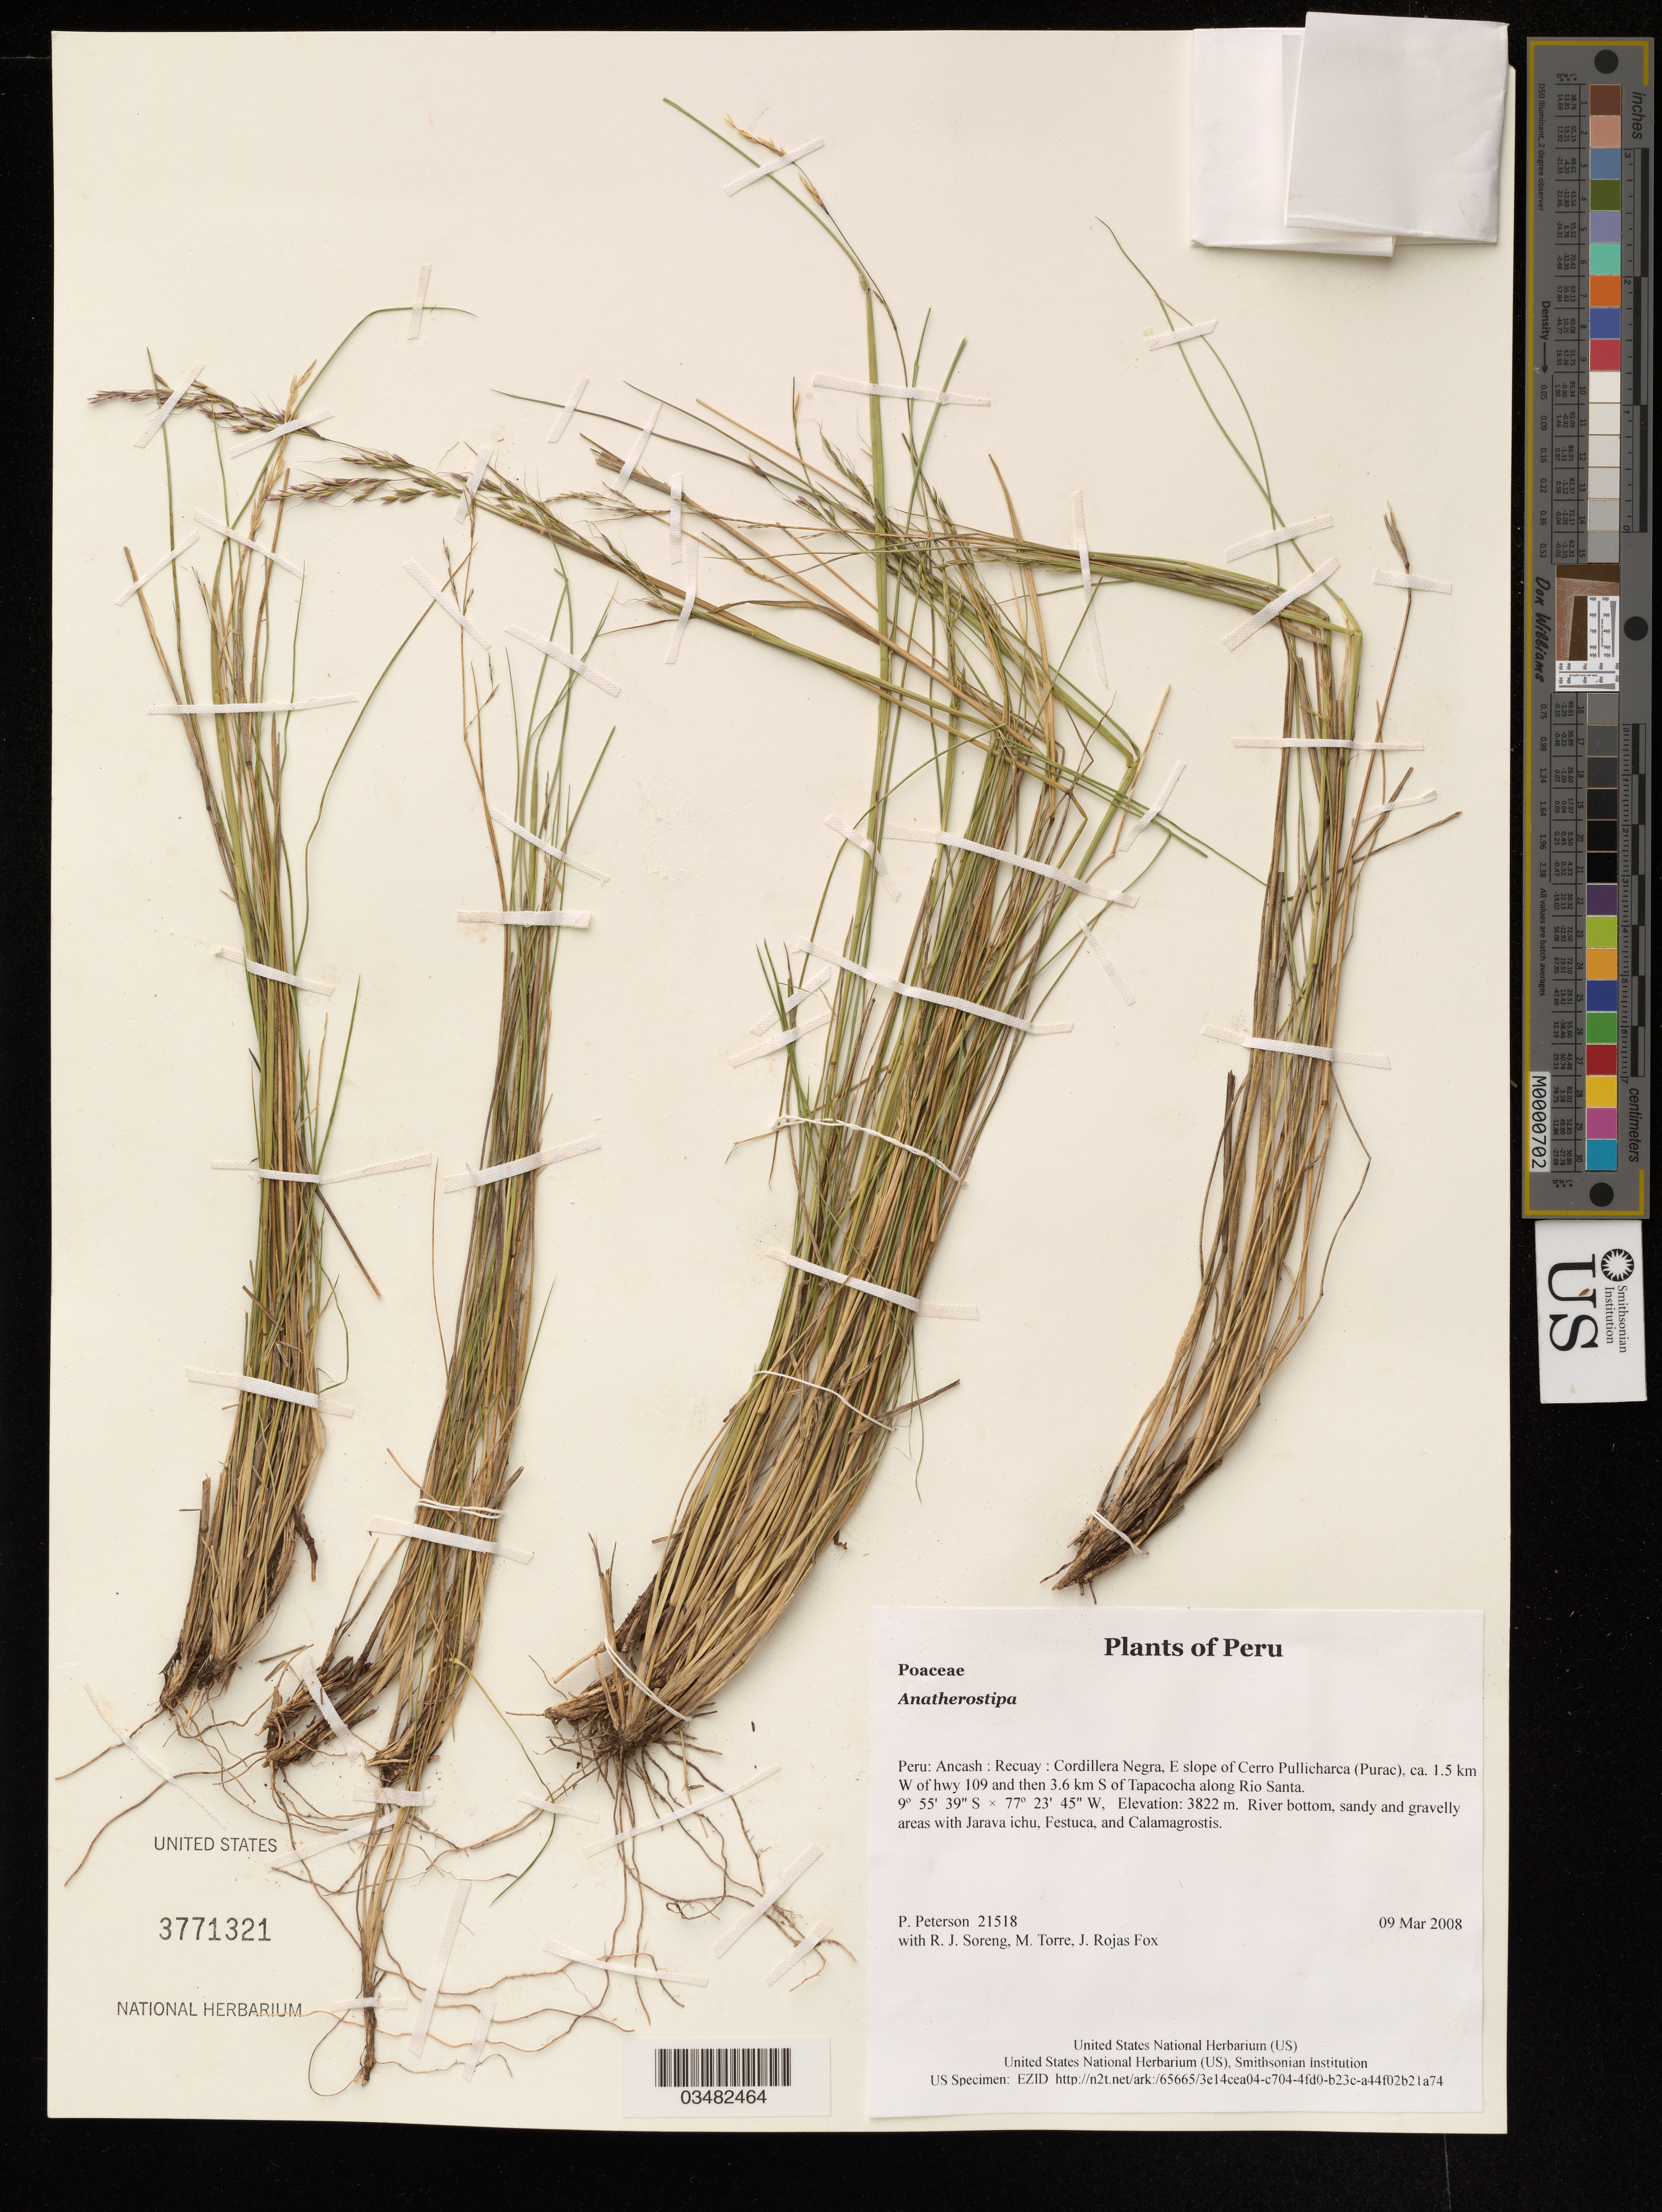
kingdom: Plantae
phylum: Tracheophyta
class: Liliopsida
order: Poales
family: Poaceae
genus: Anatherostipa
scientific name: Anatherostipa sp.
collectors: P. M. Peterson, R. J. Soreng, M. Torre & J. Rojas Fox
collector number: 21518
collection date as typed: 09 Mar 2008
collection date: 2008-03-09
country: Peru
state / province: Ancash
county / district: Recuay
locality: Cordillera Negra, E slope of Cerro Pullicharca (Purac), ca. 1.5 km W of hwy 109 and then 3.6 km S of Tapacocha along Rio Santa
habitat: River bottom, sandy and gravelly areas with Jarava ichu, Festuca, and Calamagrostis.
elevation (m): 3822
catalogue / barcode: US 3771321